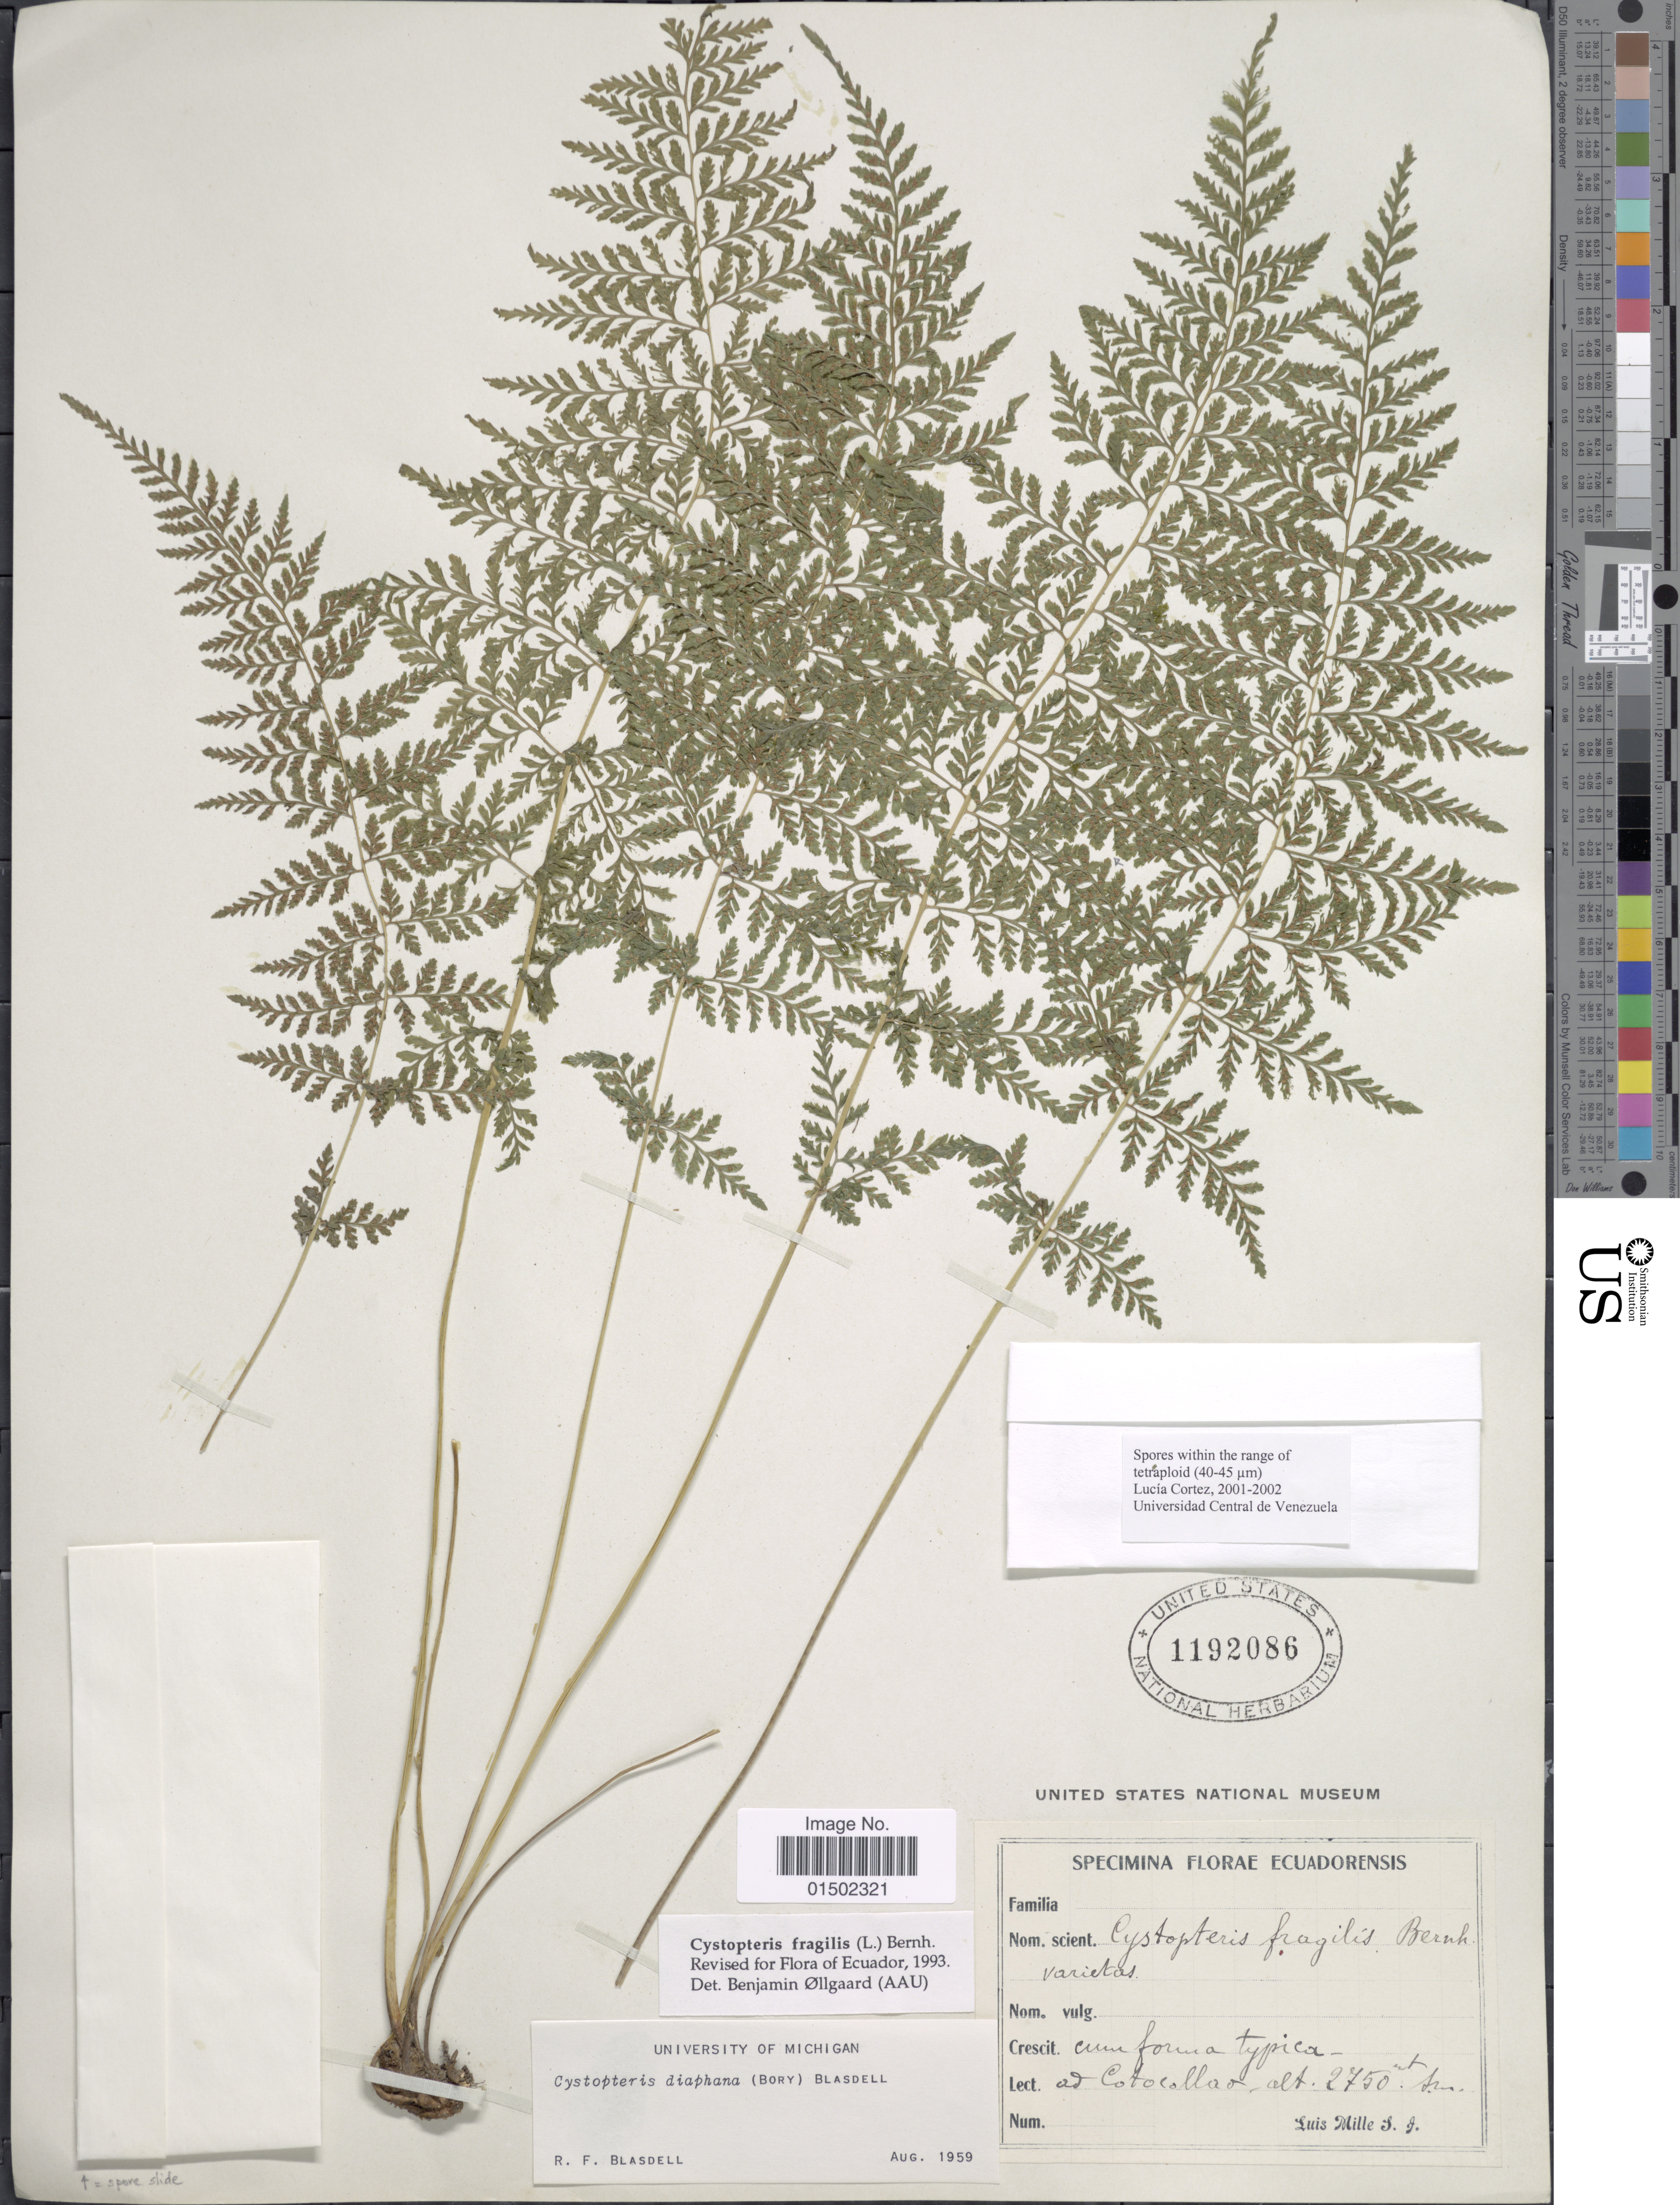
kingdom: Plantae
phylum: Tracheophyta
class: Polypodiopsida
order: Polypodiales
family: Cystopteridaceae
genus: Cystopteris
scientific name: Cystopteris fragilis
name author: (L.) Bernh.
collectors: L. Mille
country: Ecuador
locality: Cum foruna typica. Cotocollao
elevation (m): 2750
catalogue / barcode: US 1192086